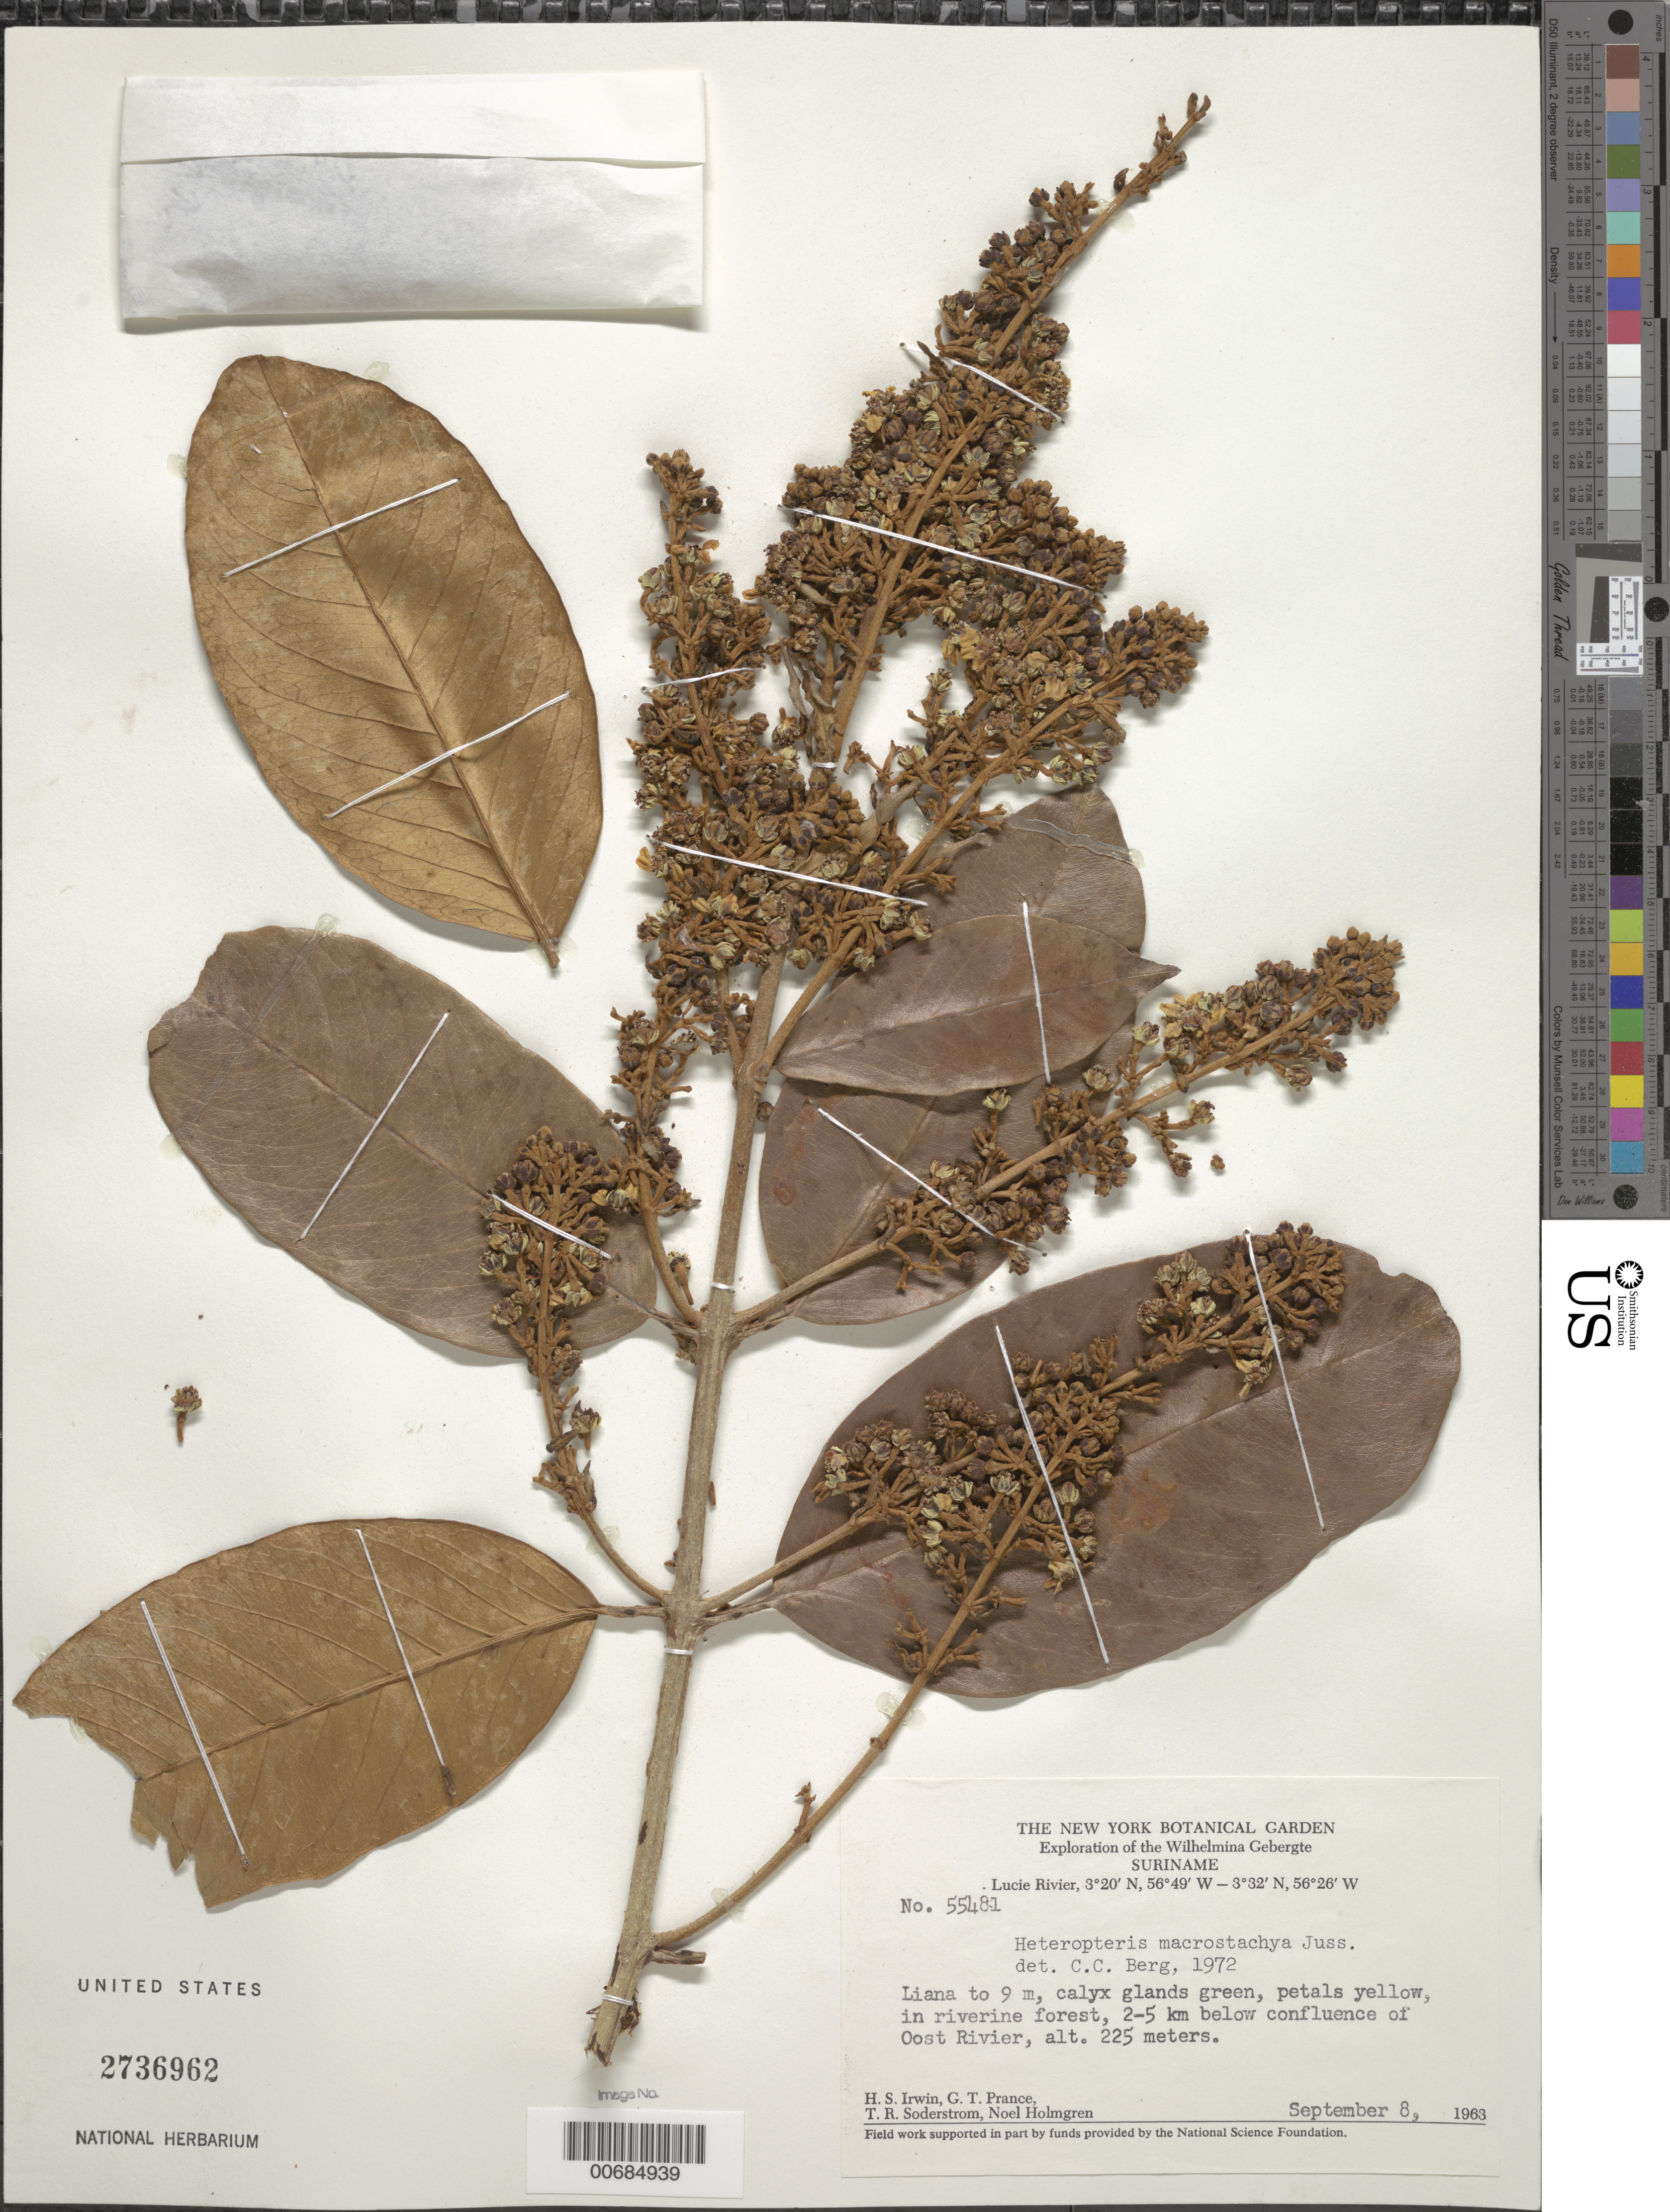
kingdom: Plantae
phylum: Tracheophyta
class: Magnoliopsida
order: Piperales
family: Piperaceae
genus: Piper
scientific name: Piper marginatum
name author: Jacq.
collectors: C. H. L. Sastre, D. A. Bell & F. Crozier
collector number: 8187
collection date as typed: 2 September 1986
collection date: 1986-09-02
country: Suriname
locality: Fleuve Maroni, Providence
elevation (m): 25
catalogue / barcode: US 3214785